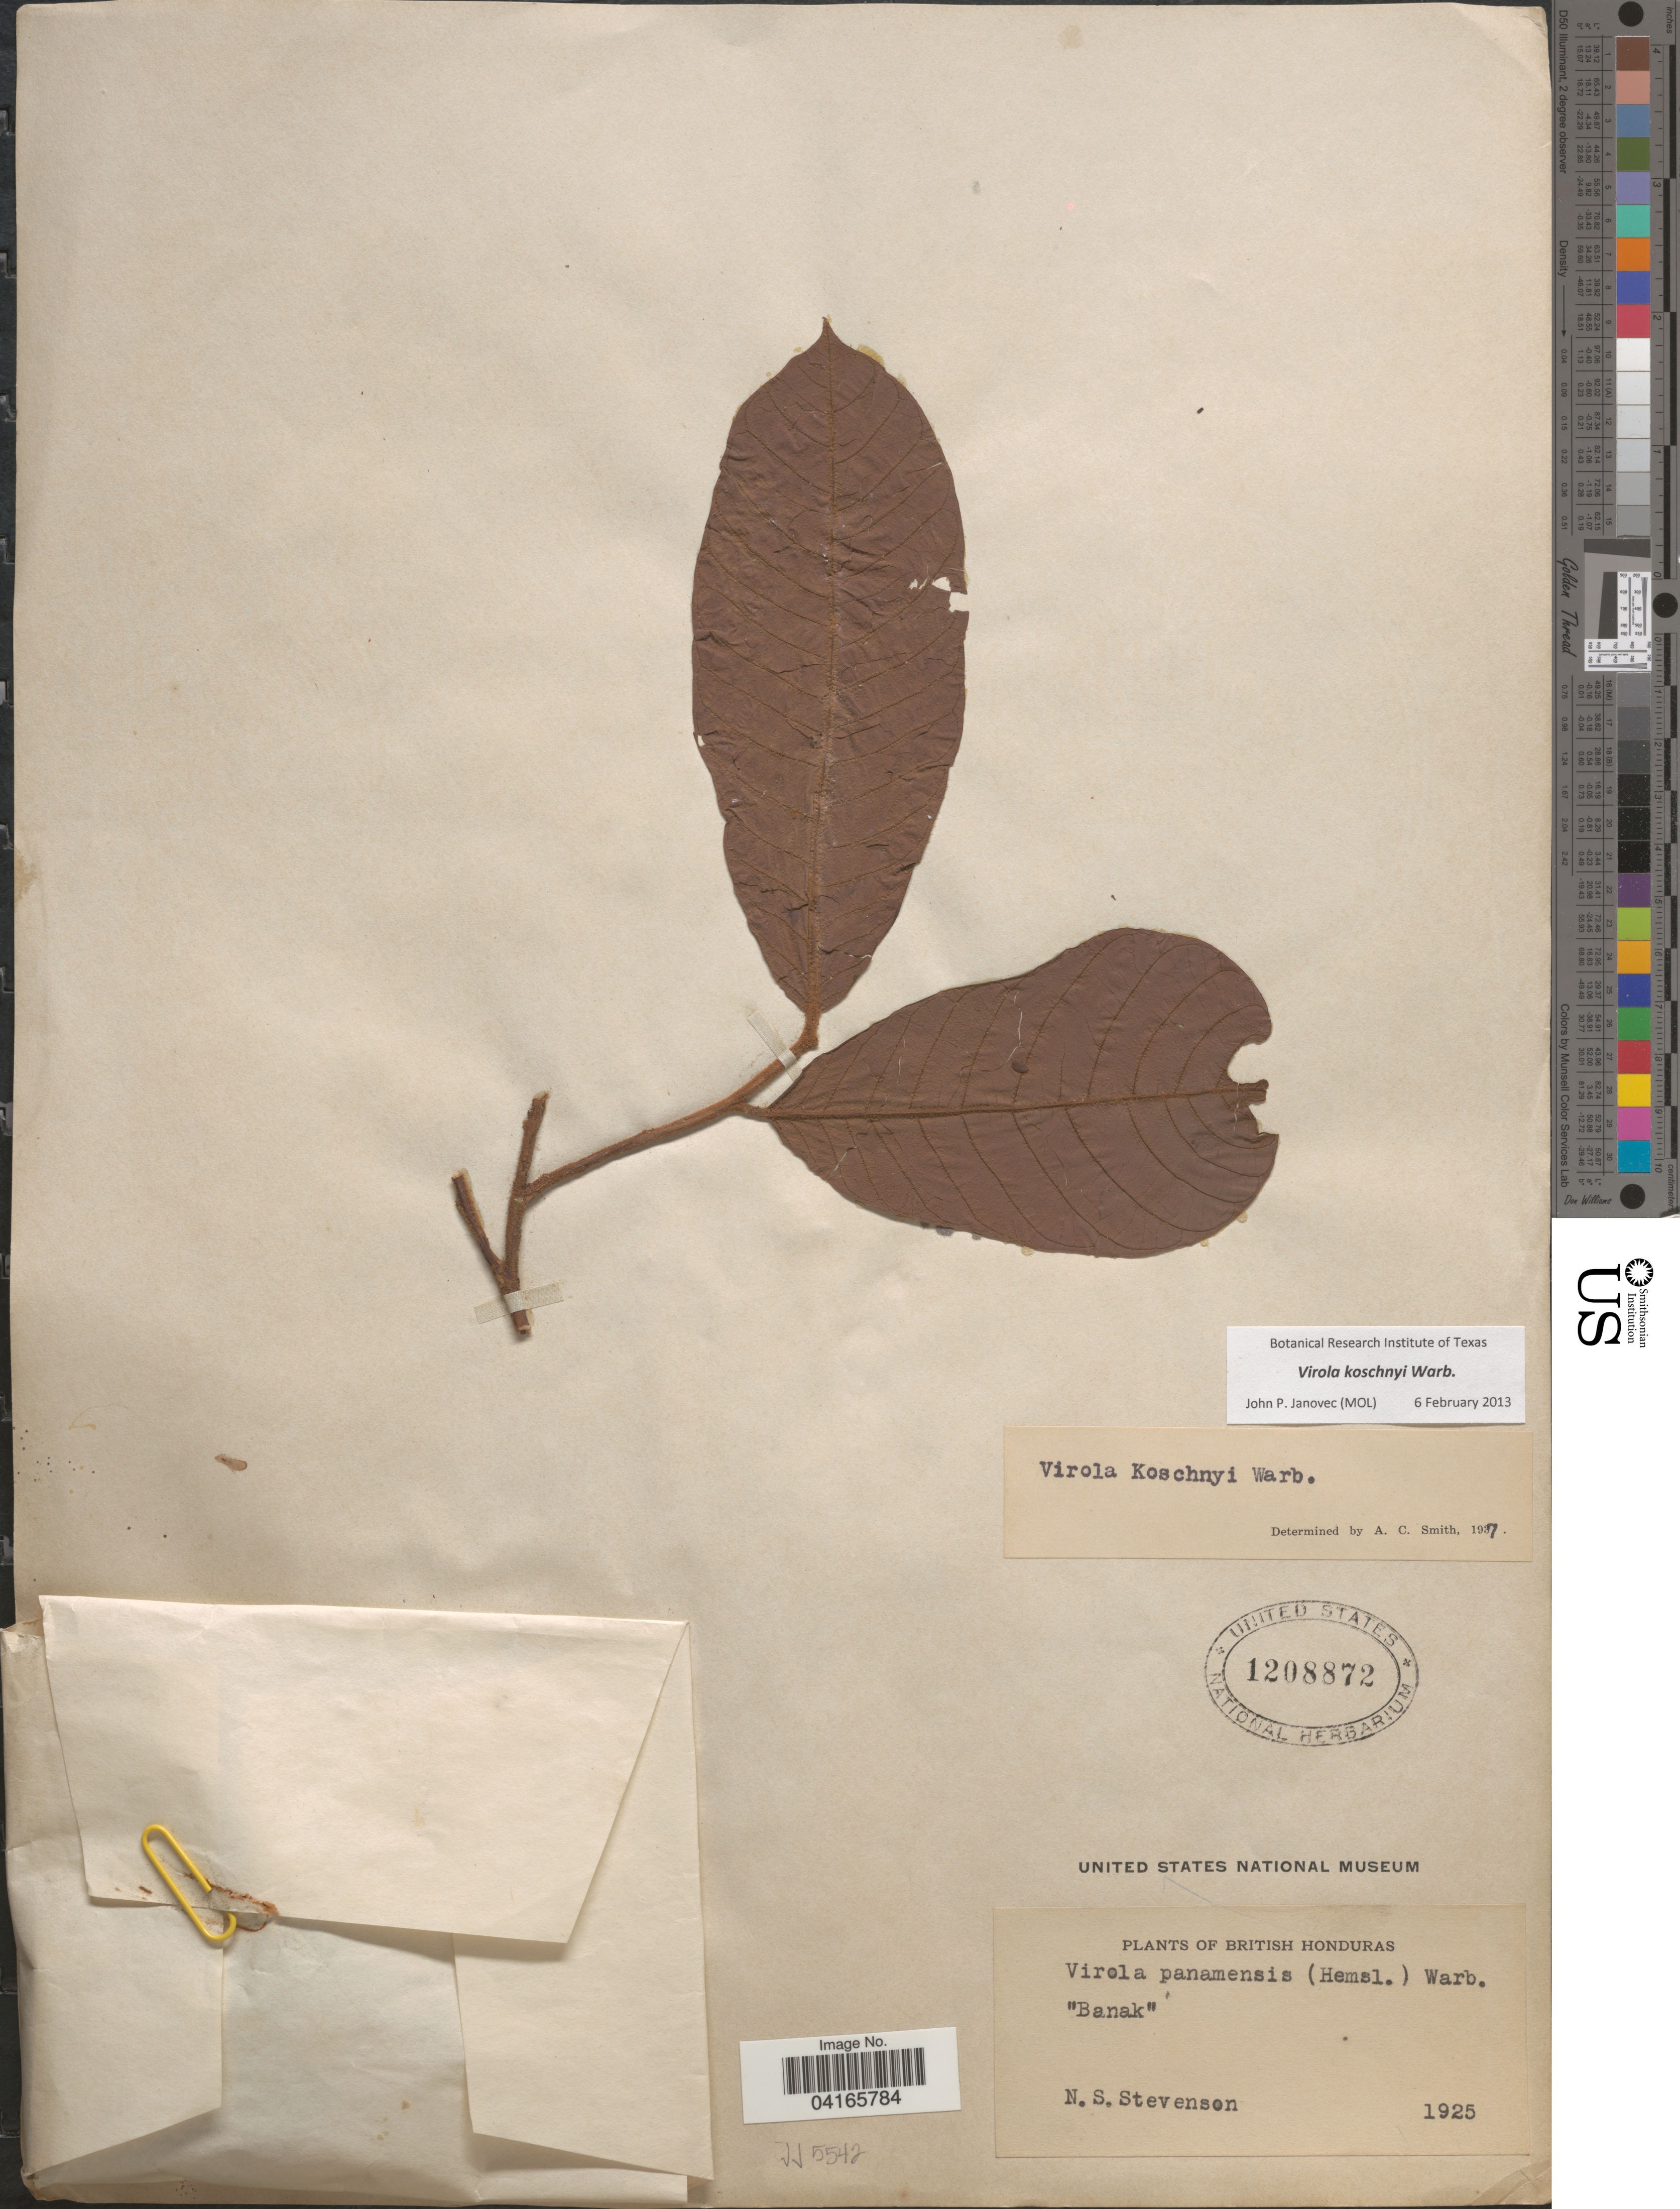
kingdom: Plantae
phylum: Tracheophyta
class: Magnoliopsida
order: Magnoliales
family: Myristicaceae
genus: Virola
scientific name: Virola koschnyi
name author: Warb.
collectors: N. Stevenson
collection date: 1925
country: Belize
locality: British Honduras. "Banak".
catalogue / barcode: US 1208872